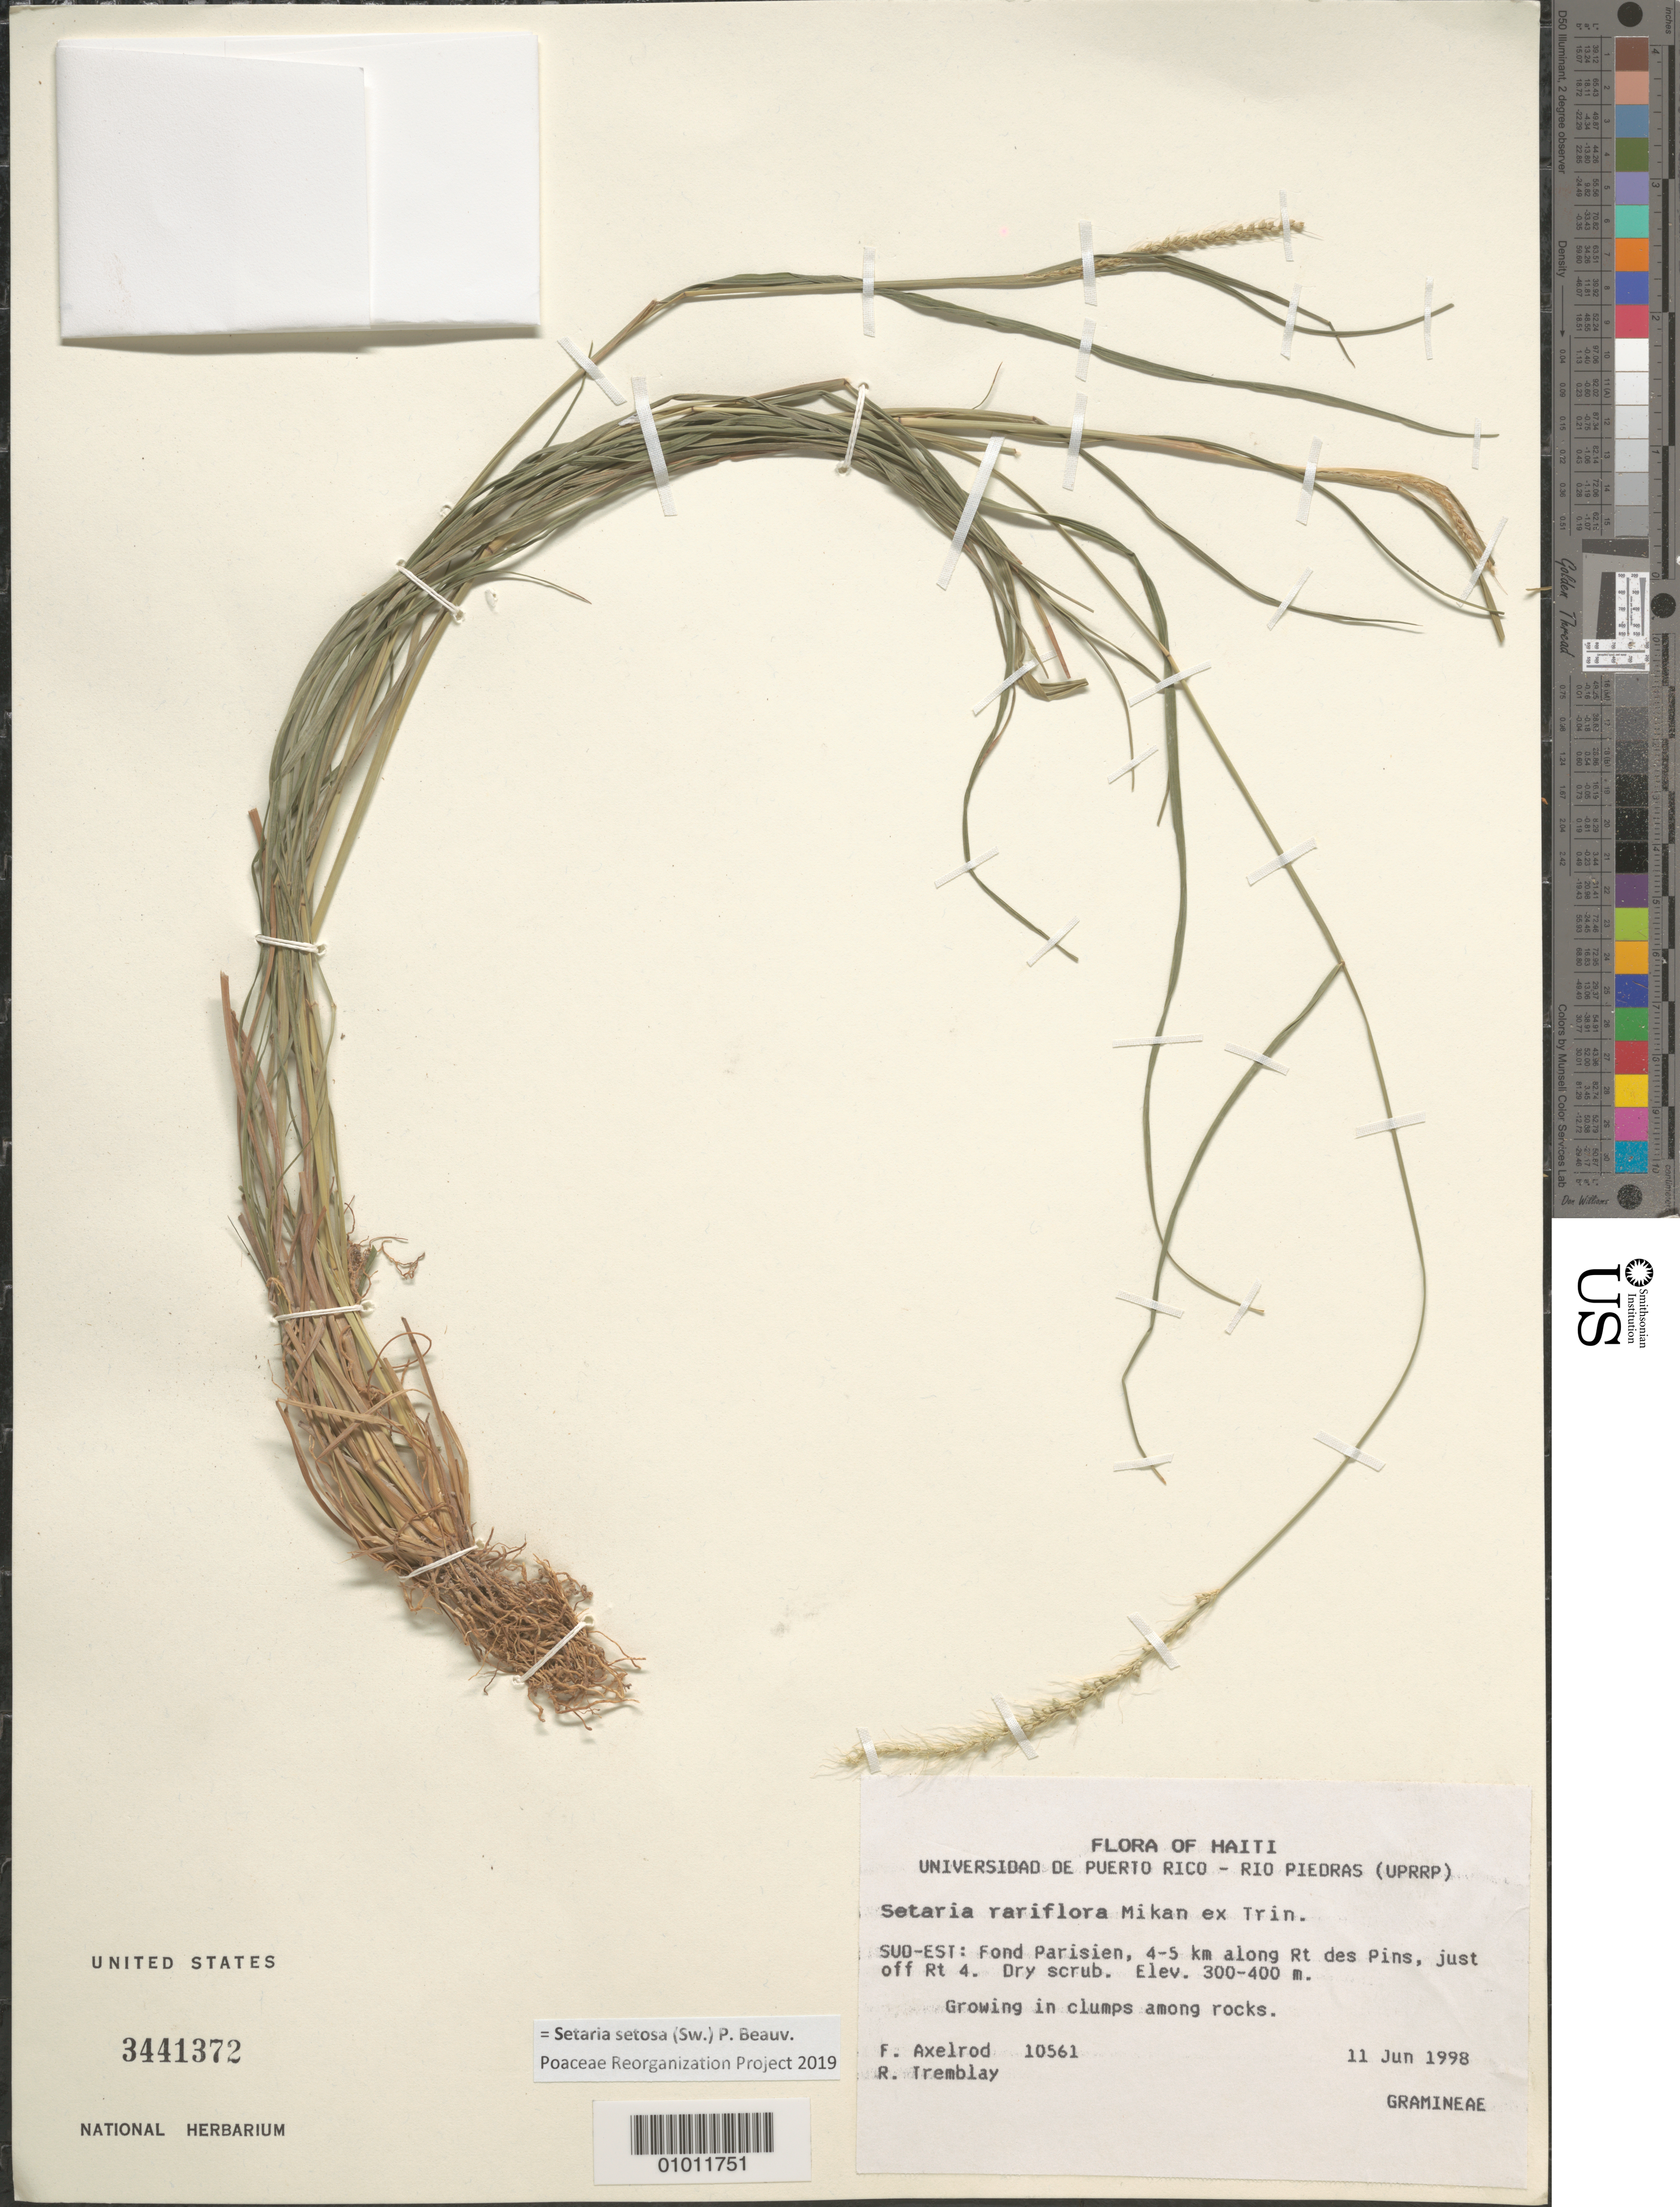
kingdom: Plantae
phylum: Tracheophyta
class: Liliopsida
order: Poales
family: Poaceae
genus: Setaria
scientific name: Setaria setosa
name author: (Sw.) P. Beauv.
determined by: Poaceae Reorganization Project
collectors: F. S. Axelrod & R. L. Tremblay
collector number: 10561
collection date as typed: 11 Jun 1998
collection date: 1998-06-11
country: Haiti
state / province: Sud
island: Hispaniola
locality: SUD-EST: Fond Parisien, 4-5 km along Rt. des Pins, just off Rt. 4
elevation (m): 300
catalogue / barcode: US 3441372